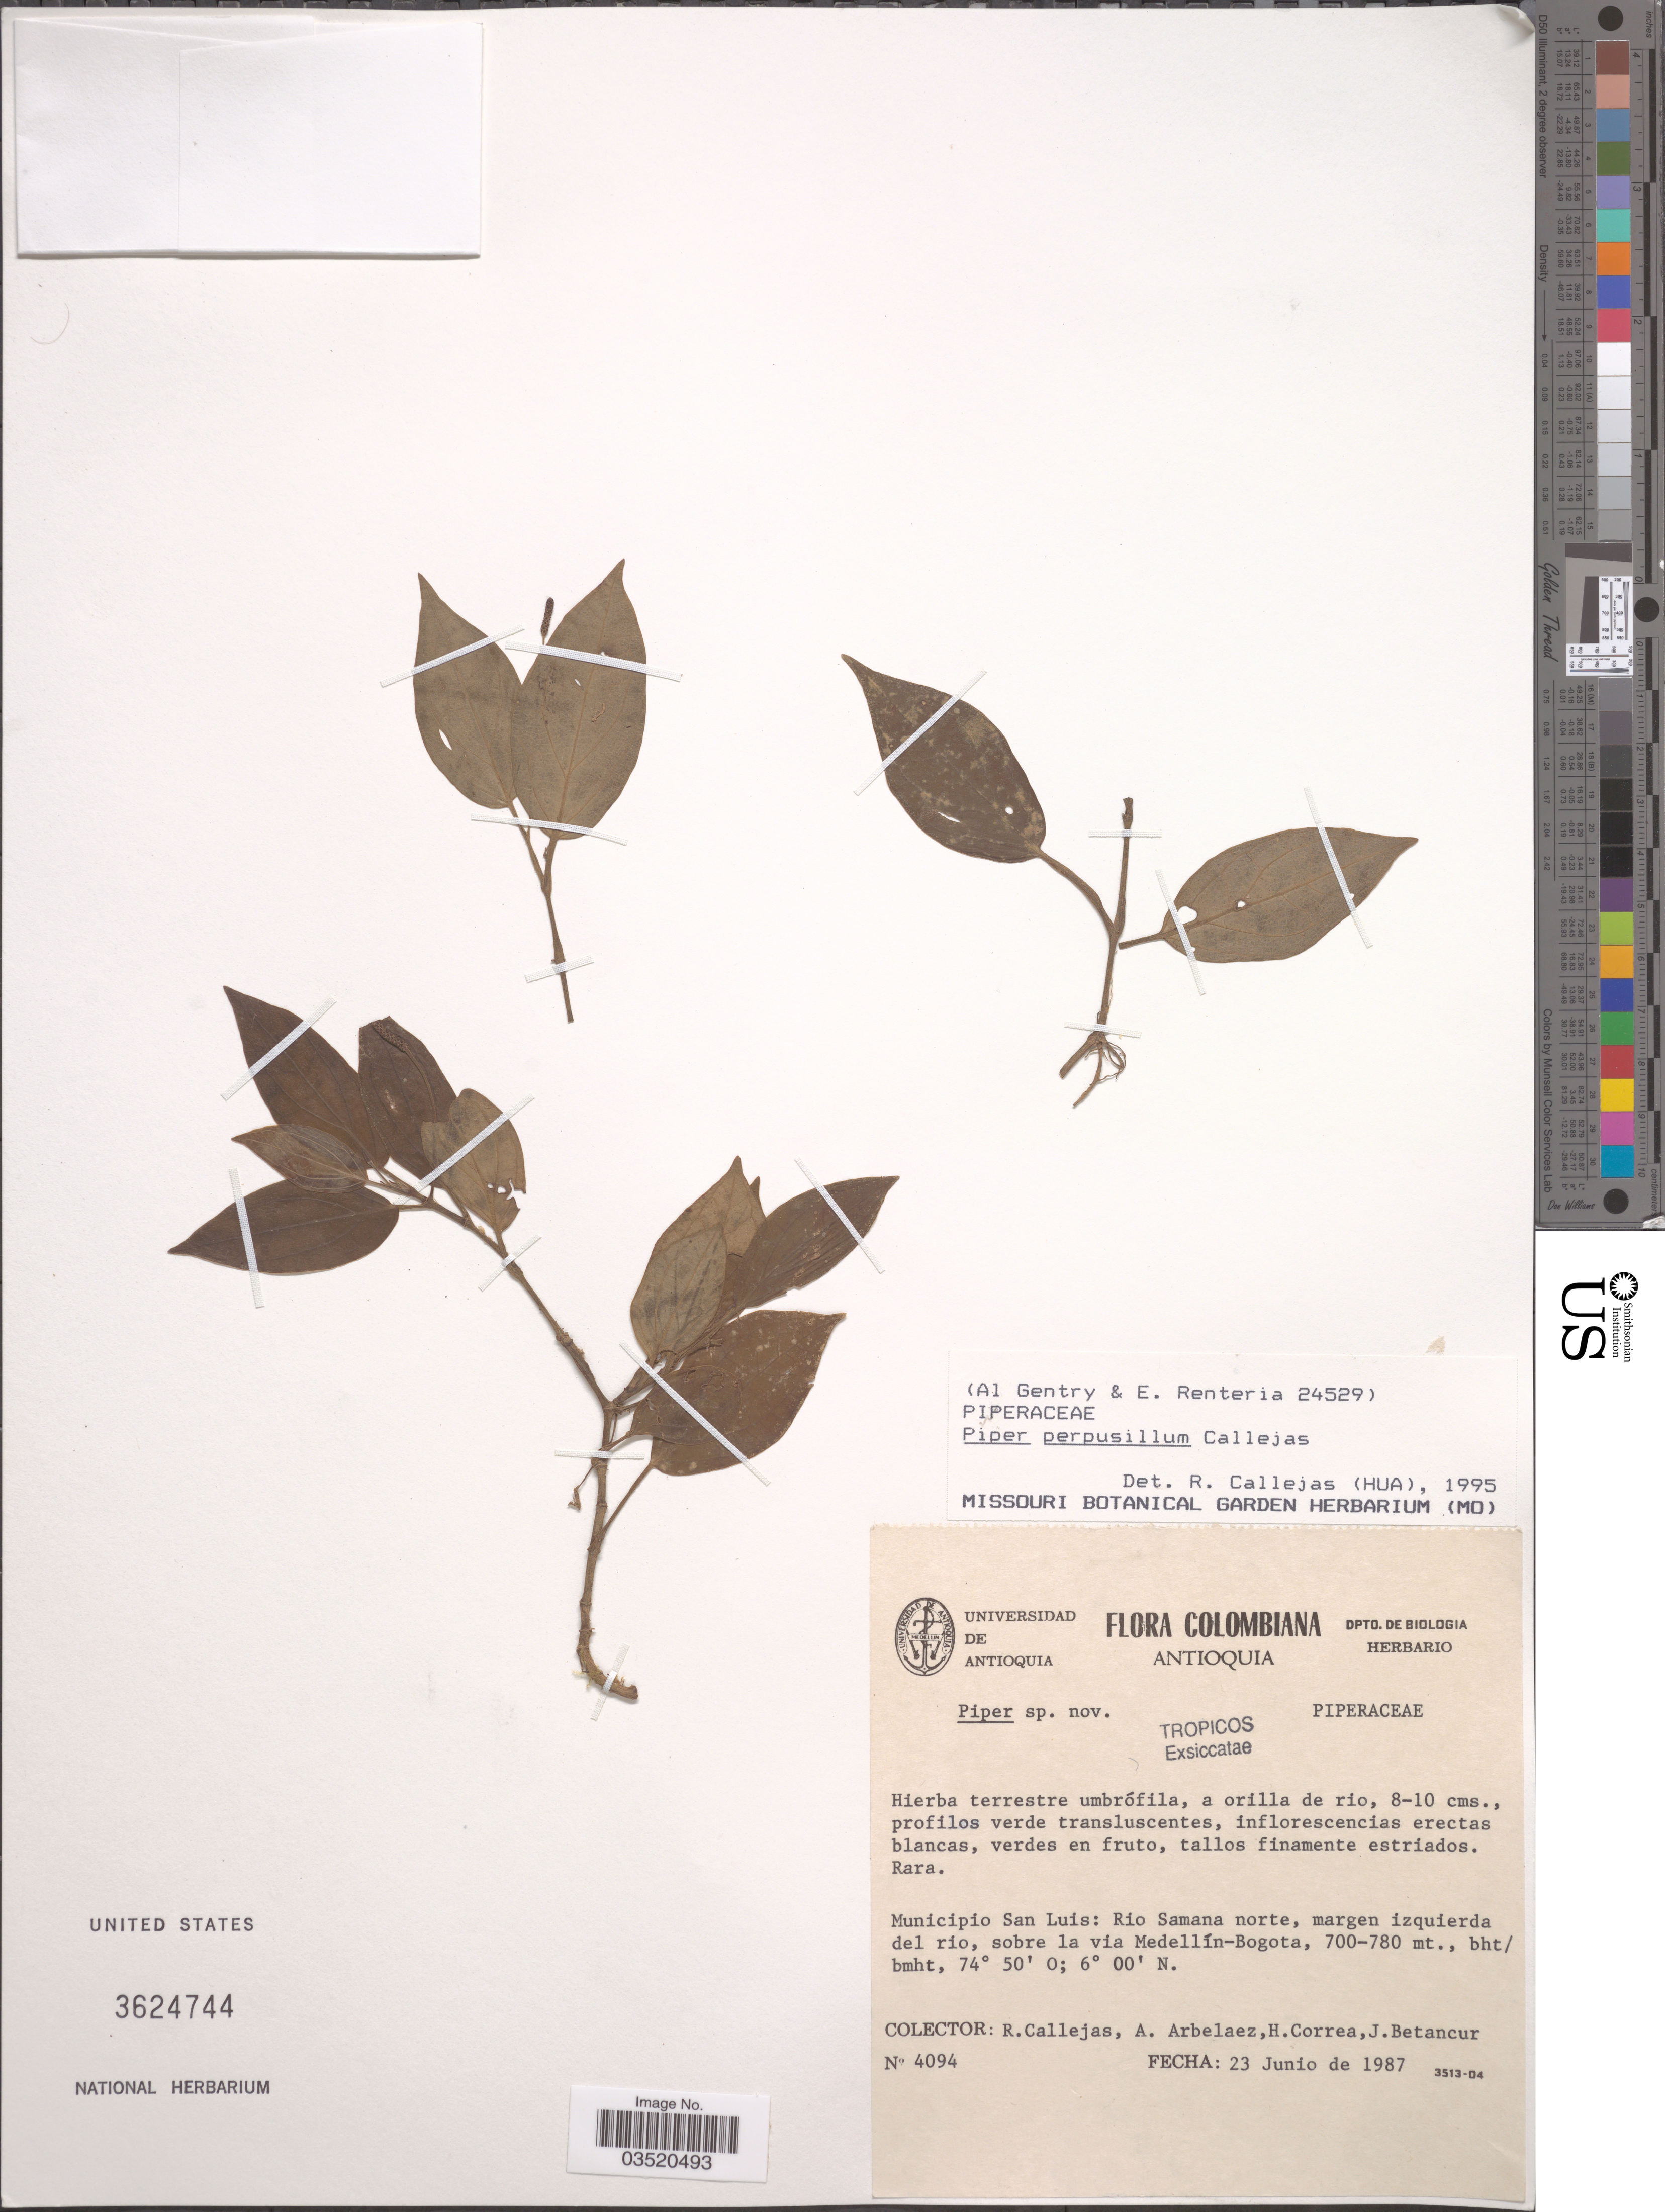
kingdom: Plantae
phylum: Tracheophyta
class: Magnoliopsida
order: Piperales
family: Piperaceae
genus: Piper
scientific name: Piper perpusillum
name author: Callejas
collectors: R. Callejas, A. Arbelaez, H. Correa & J. Betancur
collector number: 4094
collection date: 1987-06-23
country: Colombia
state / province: Antioquia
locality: Municipio San Luis: Rio Samana norte, margen izquierda del rio, sobre la via Medellín-Bogota.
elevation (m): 700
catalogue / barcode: US 3624744